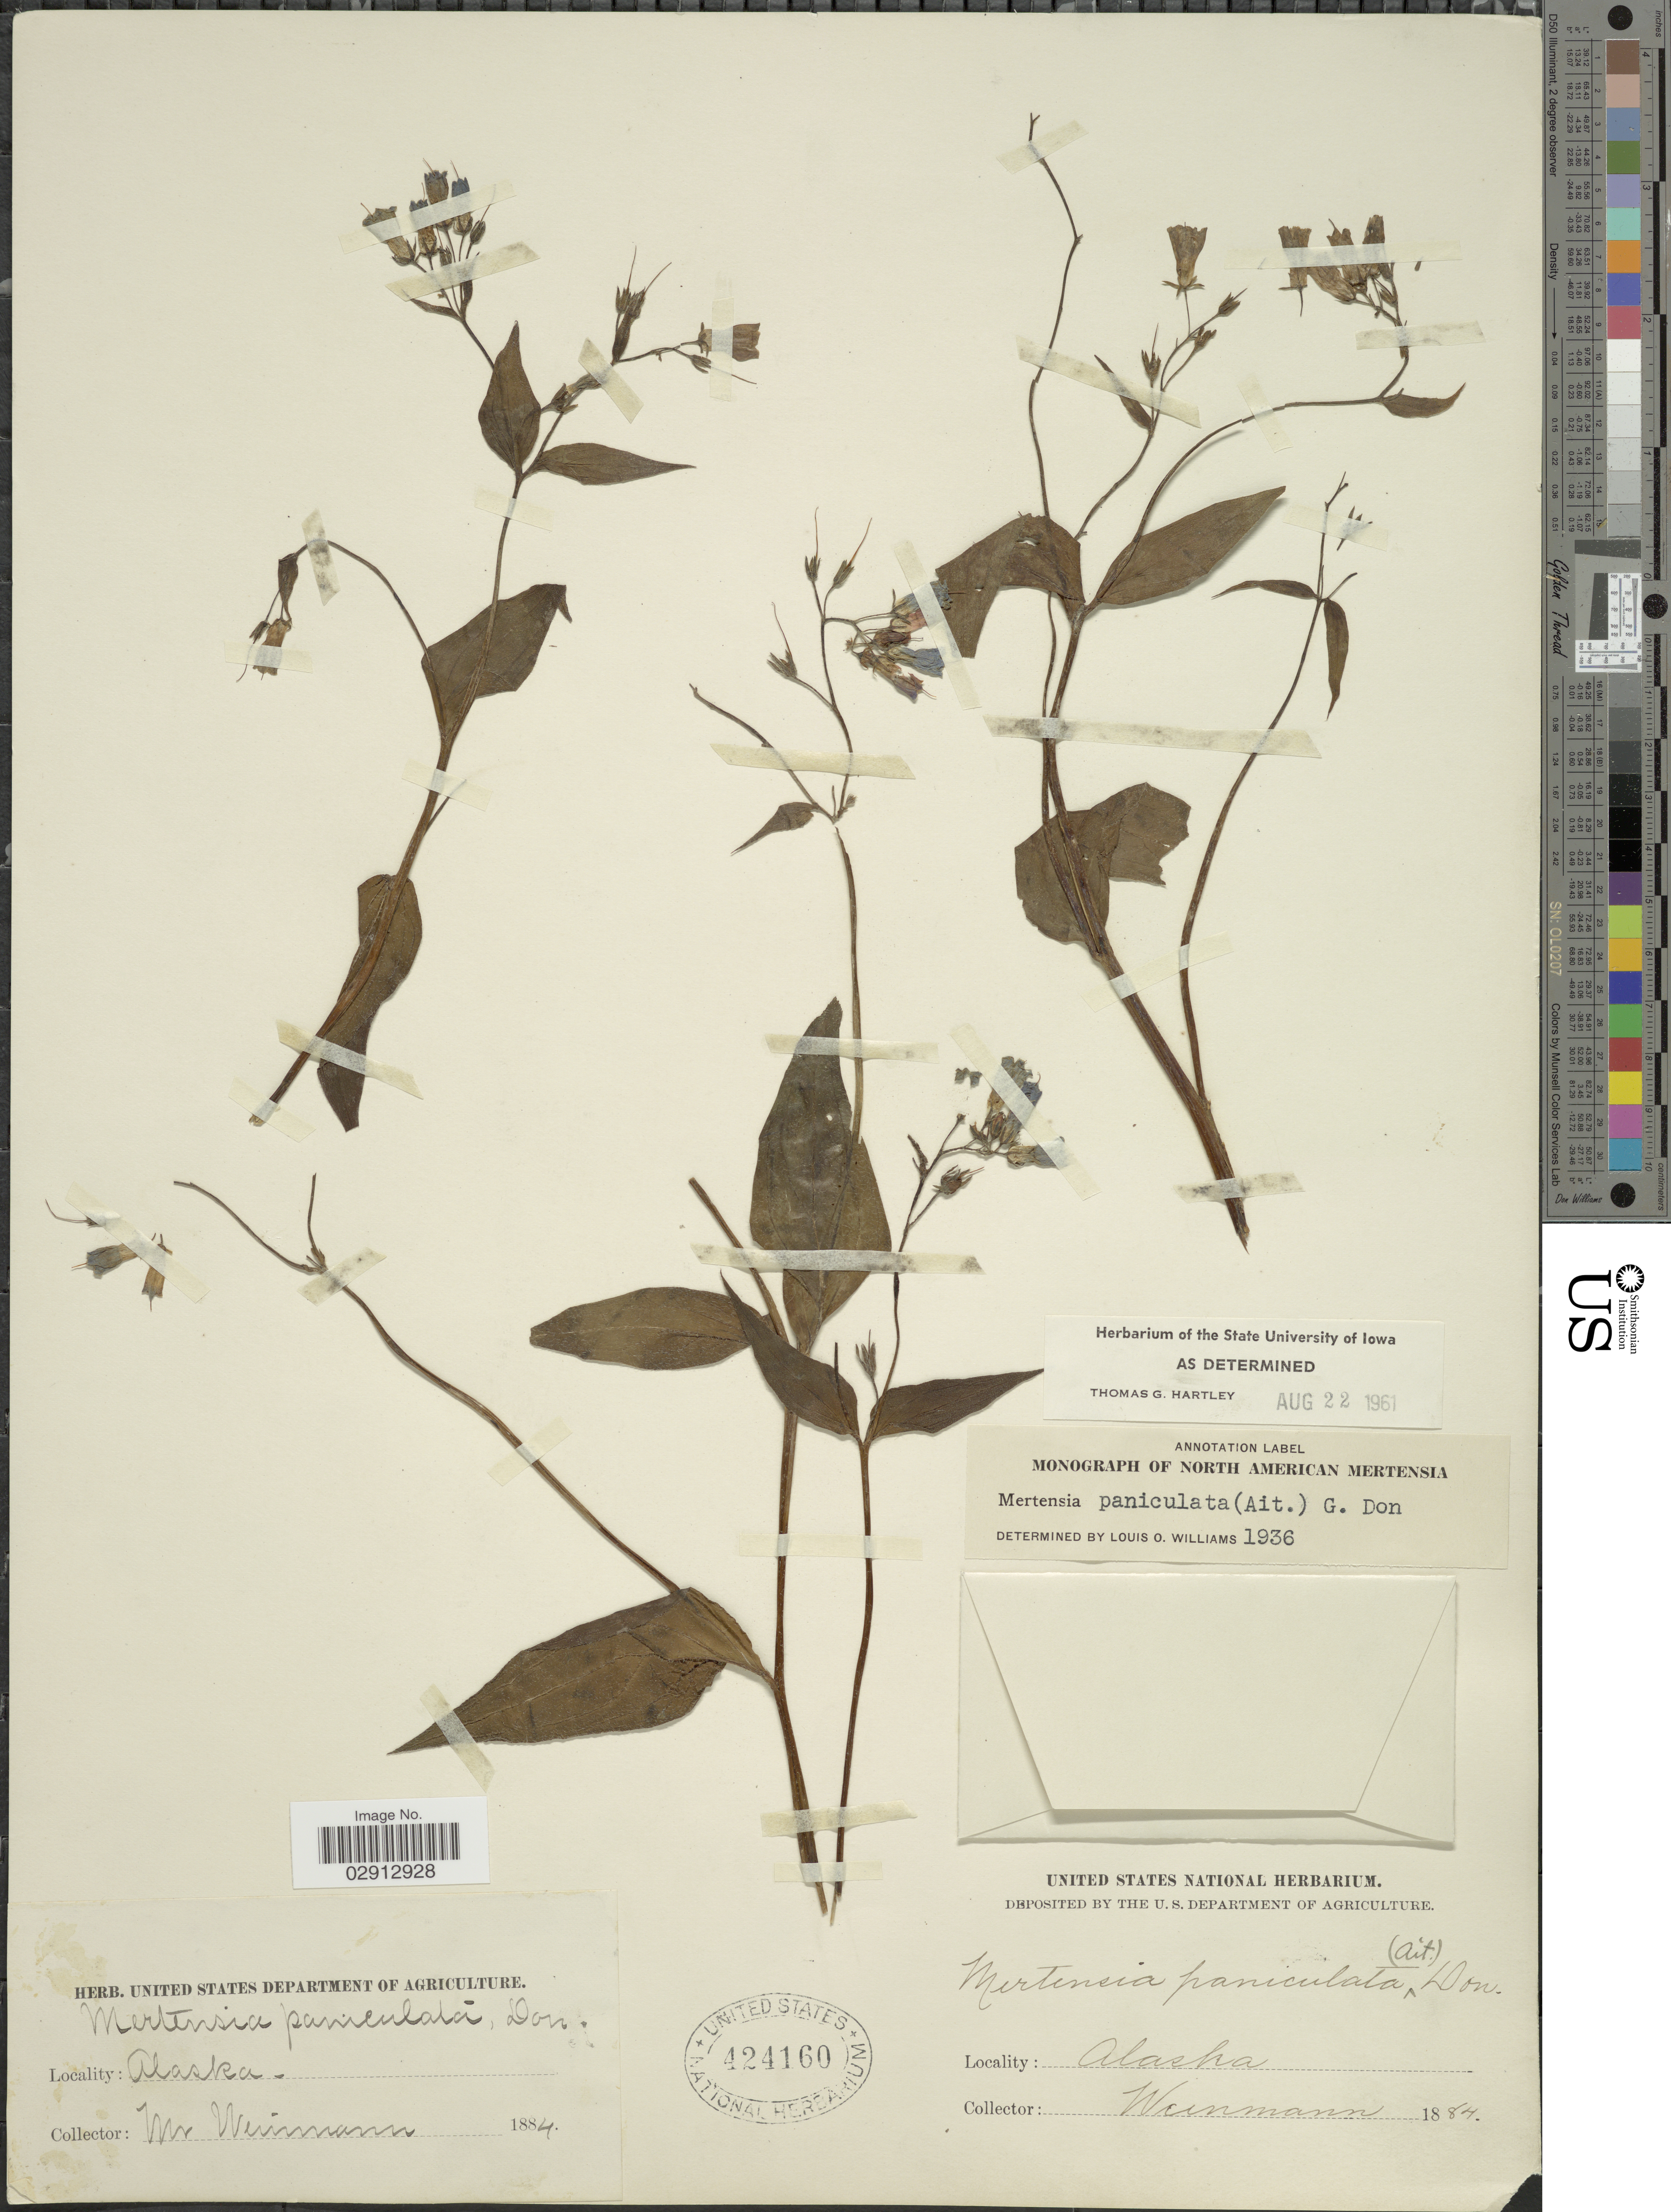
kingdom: Plantae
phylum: Tracheophyta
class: Magnoliopsida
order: Boraginales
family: Boraginaceae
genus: Mertensia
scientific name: Mertensia paniculata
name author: (Aiton) G. Don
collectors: Weinmann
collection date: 1884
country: United States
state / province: Alaska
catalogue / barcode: US 424160